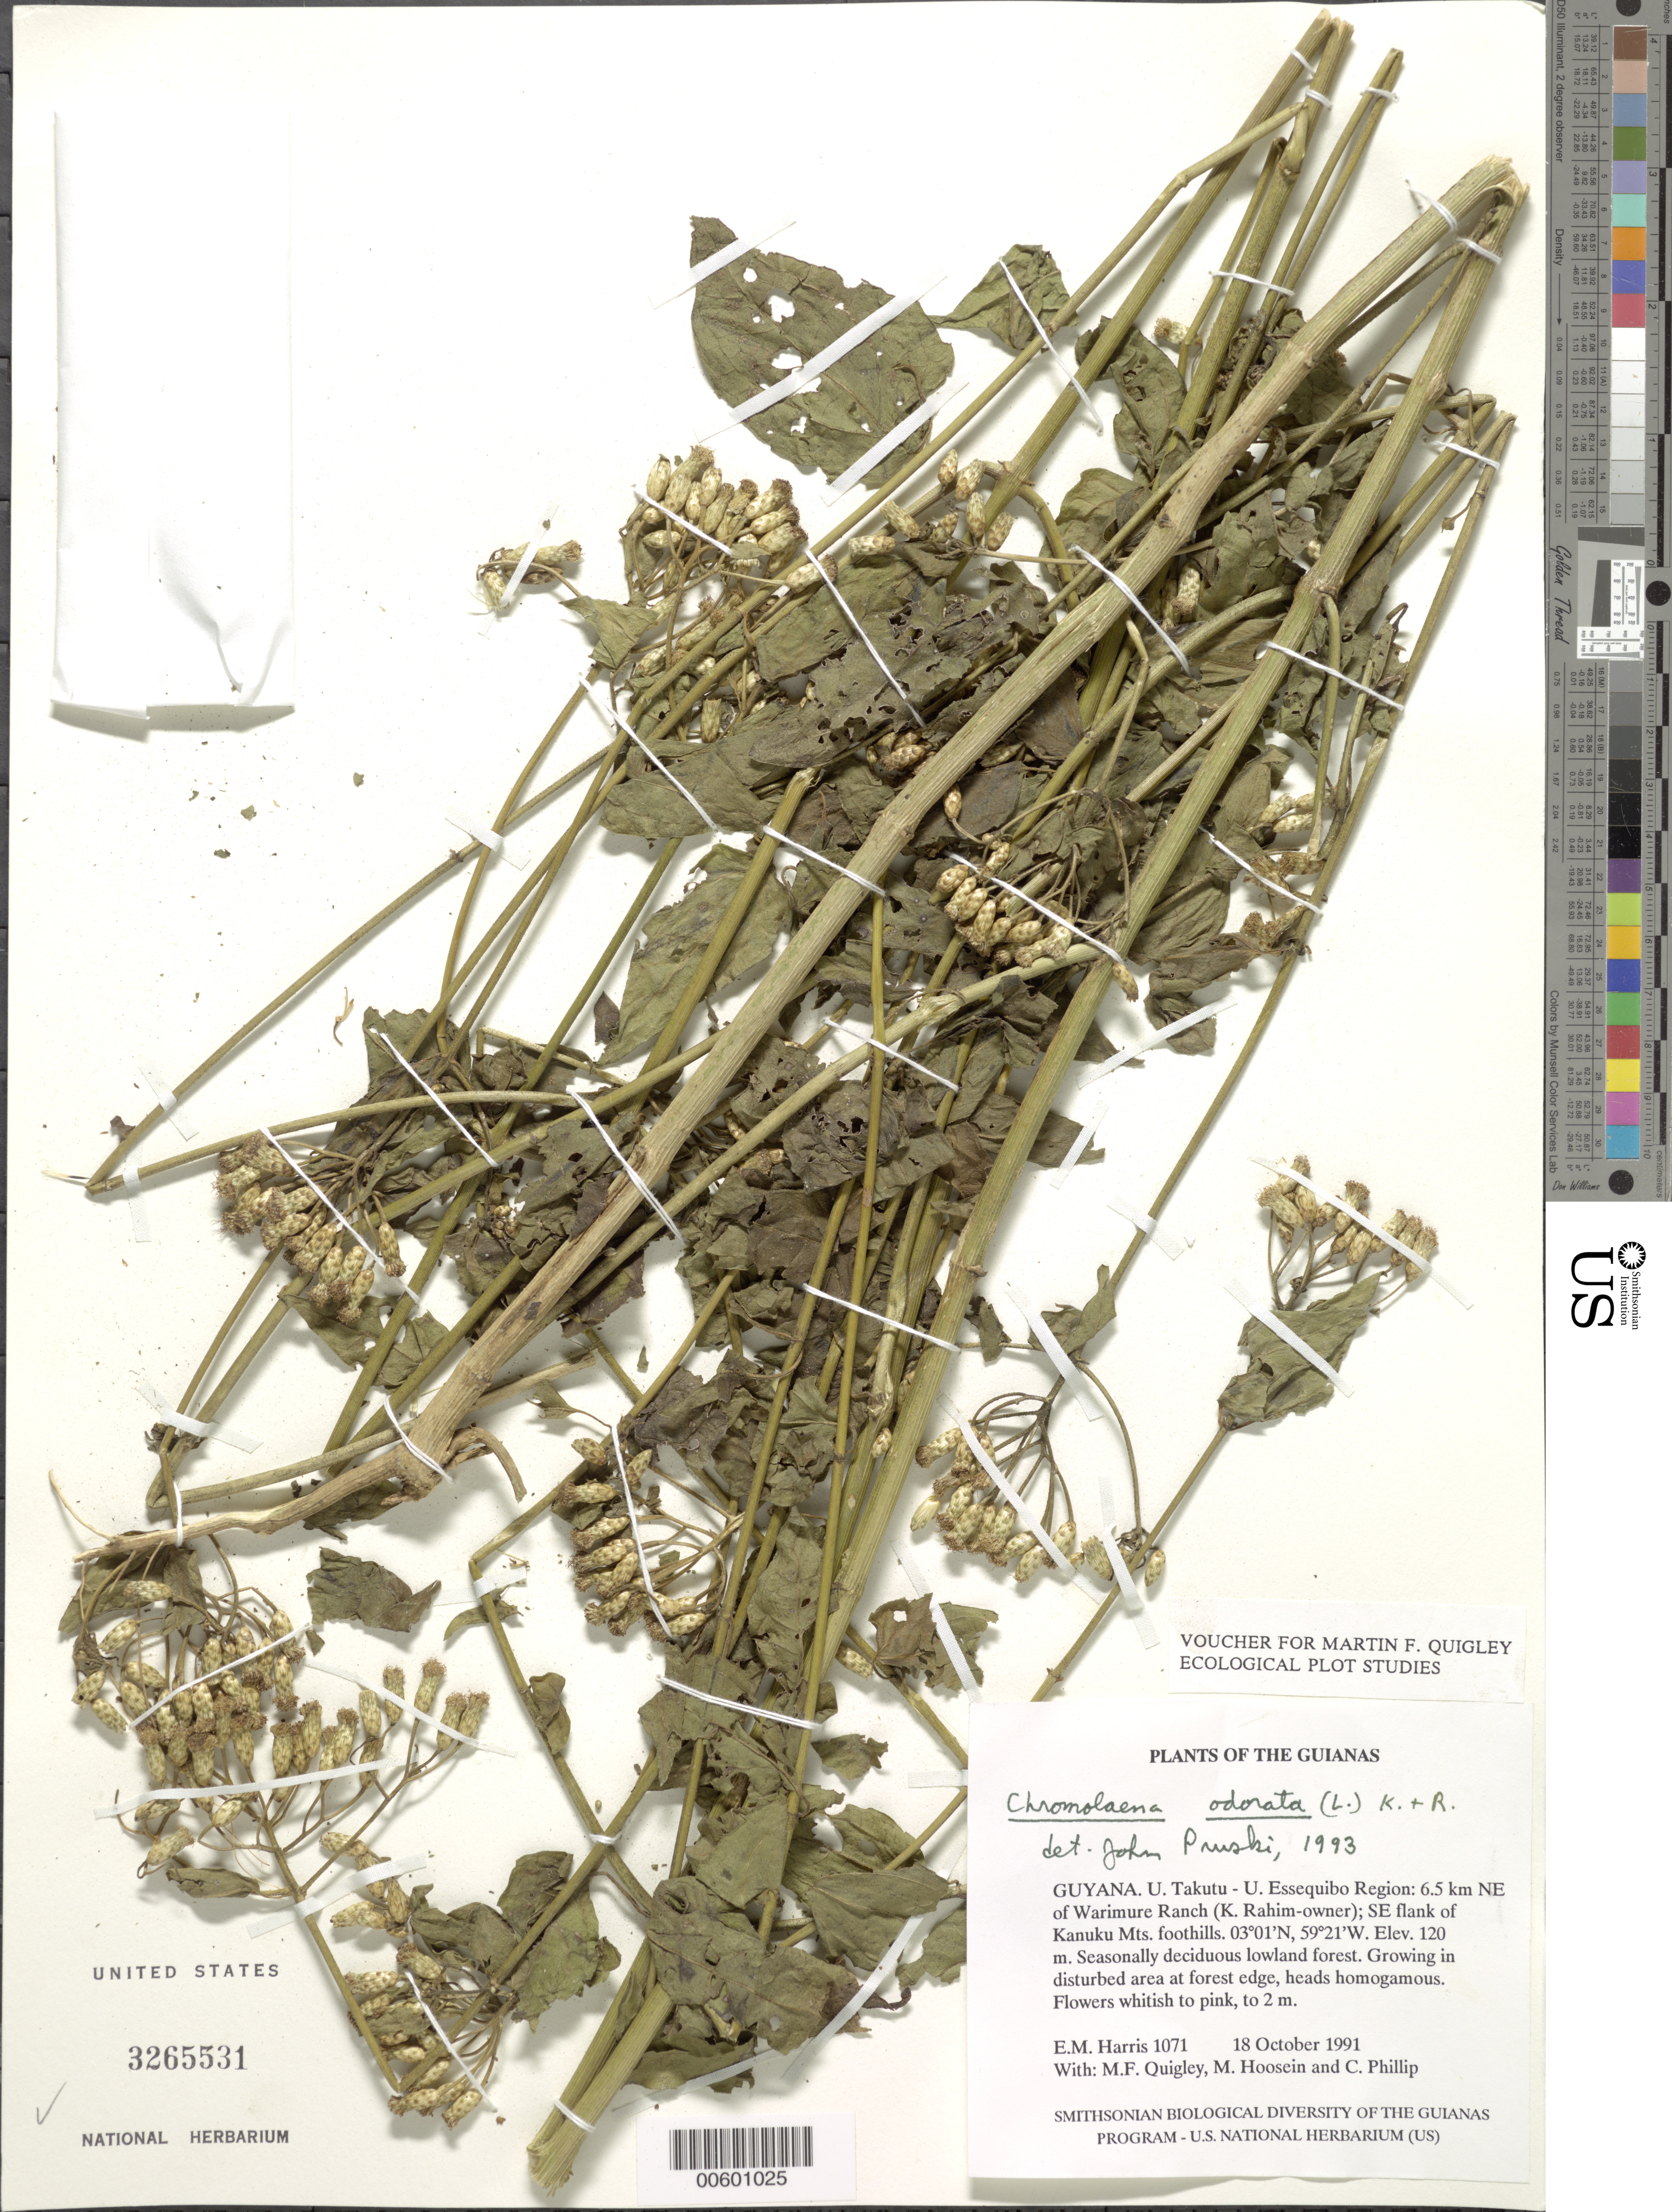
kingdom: Plantae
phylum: Tracheophyta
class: Magnoliopsida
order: Asterales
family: Asteraceae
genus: Chromolaena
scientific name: Chromolaena odorata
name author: (L.) R.M. King & H. Rob.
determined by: Pruski, J. F.; Funk, V. A.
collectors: E. M. Harris, M. Quigley, M. Hossein & C. Phillip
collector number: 1071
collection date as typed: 18 October 1991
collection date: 1991-10-18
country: Guyana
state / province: U. Takutu-U. Essequibo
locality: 6.5 km NE of Warimure Ranch; SE flank of Kanuku Mts. foothills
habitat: Seasonally deciduous lowland forest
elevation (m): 120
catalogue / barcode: US 3265531